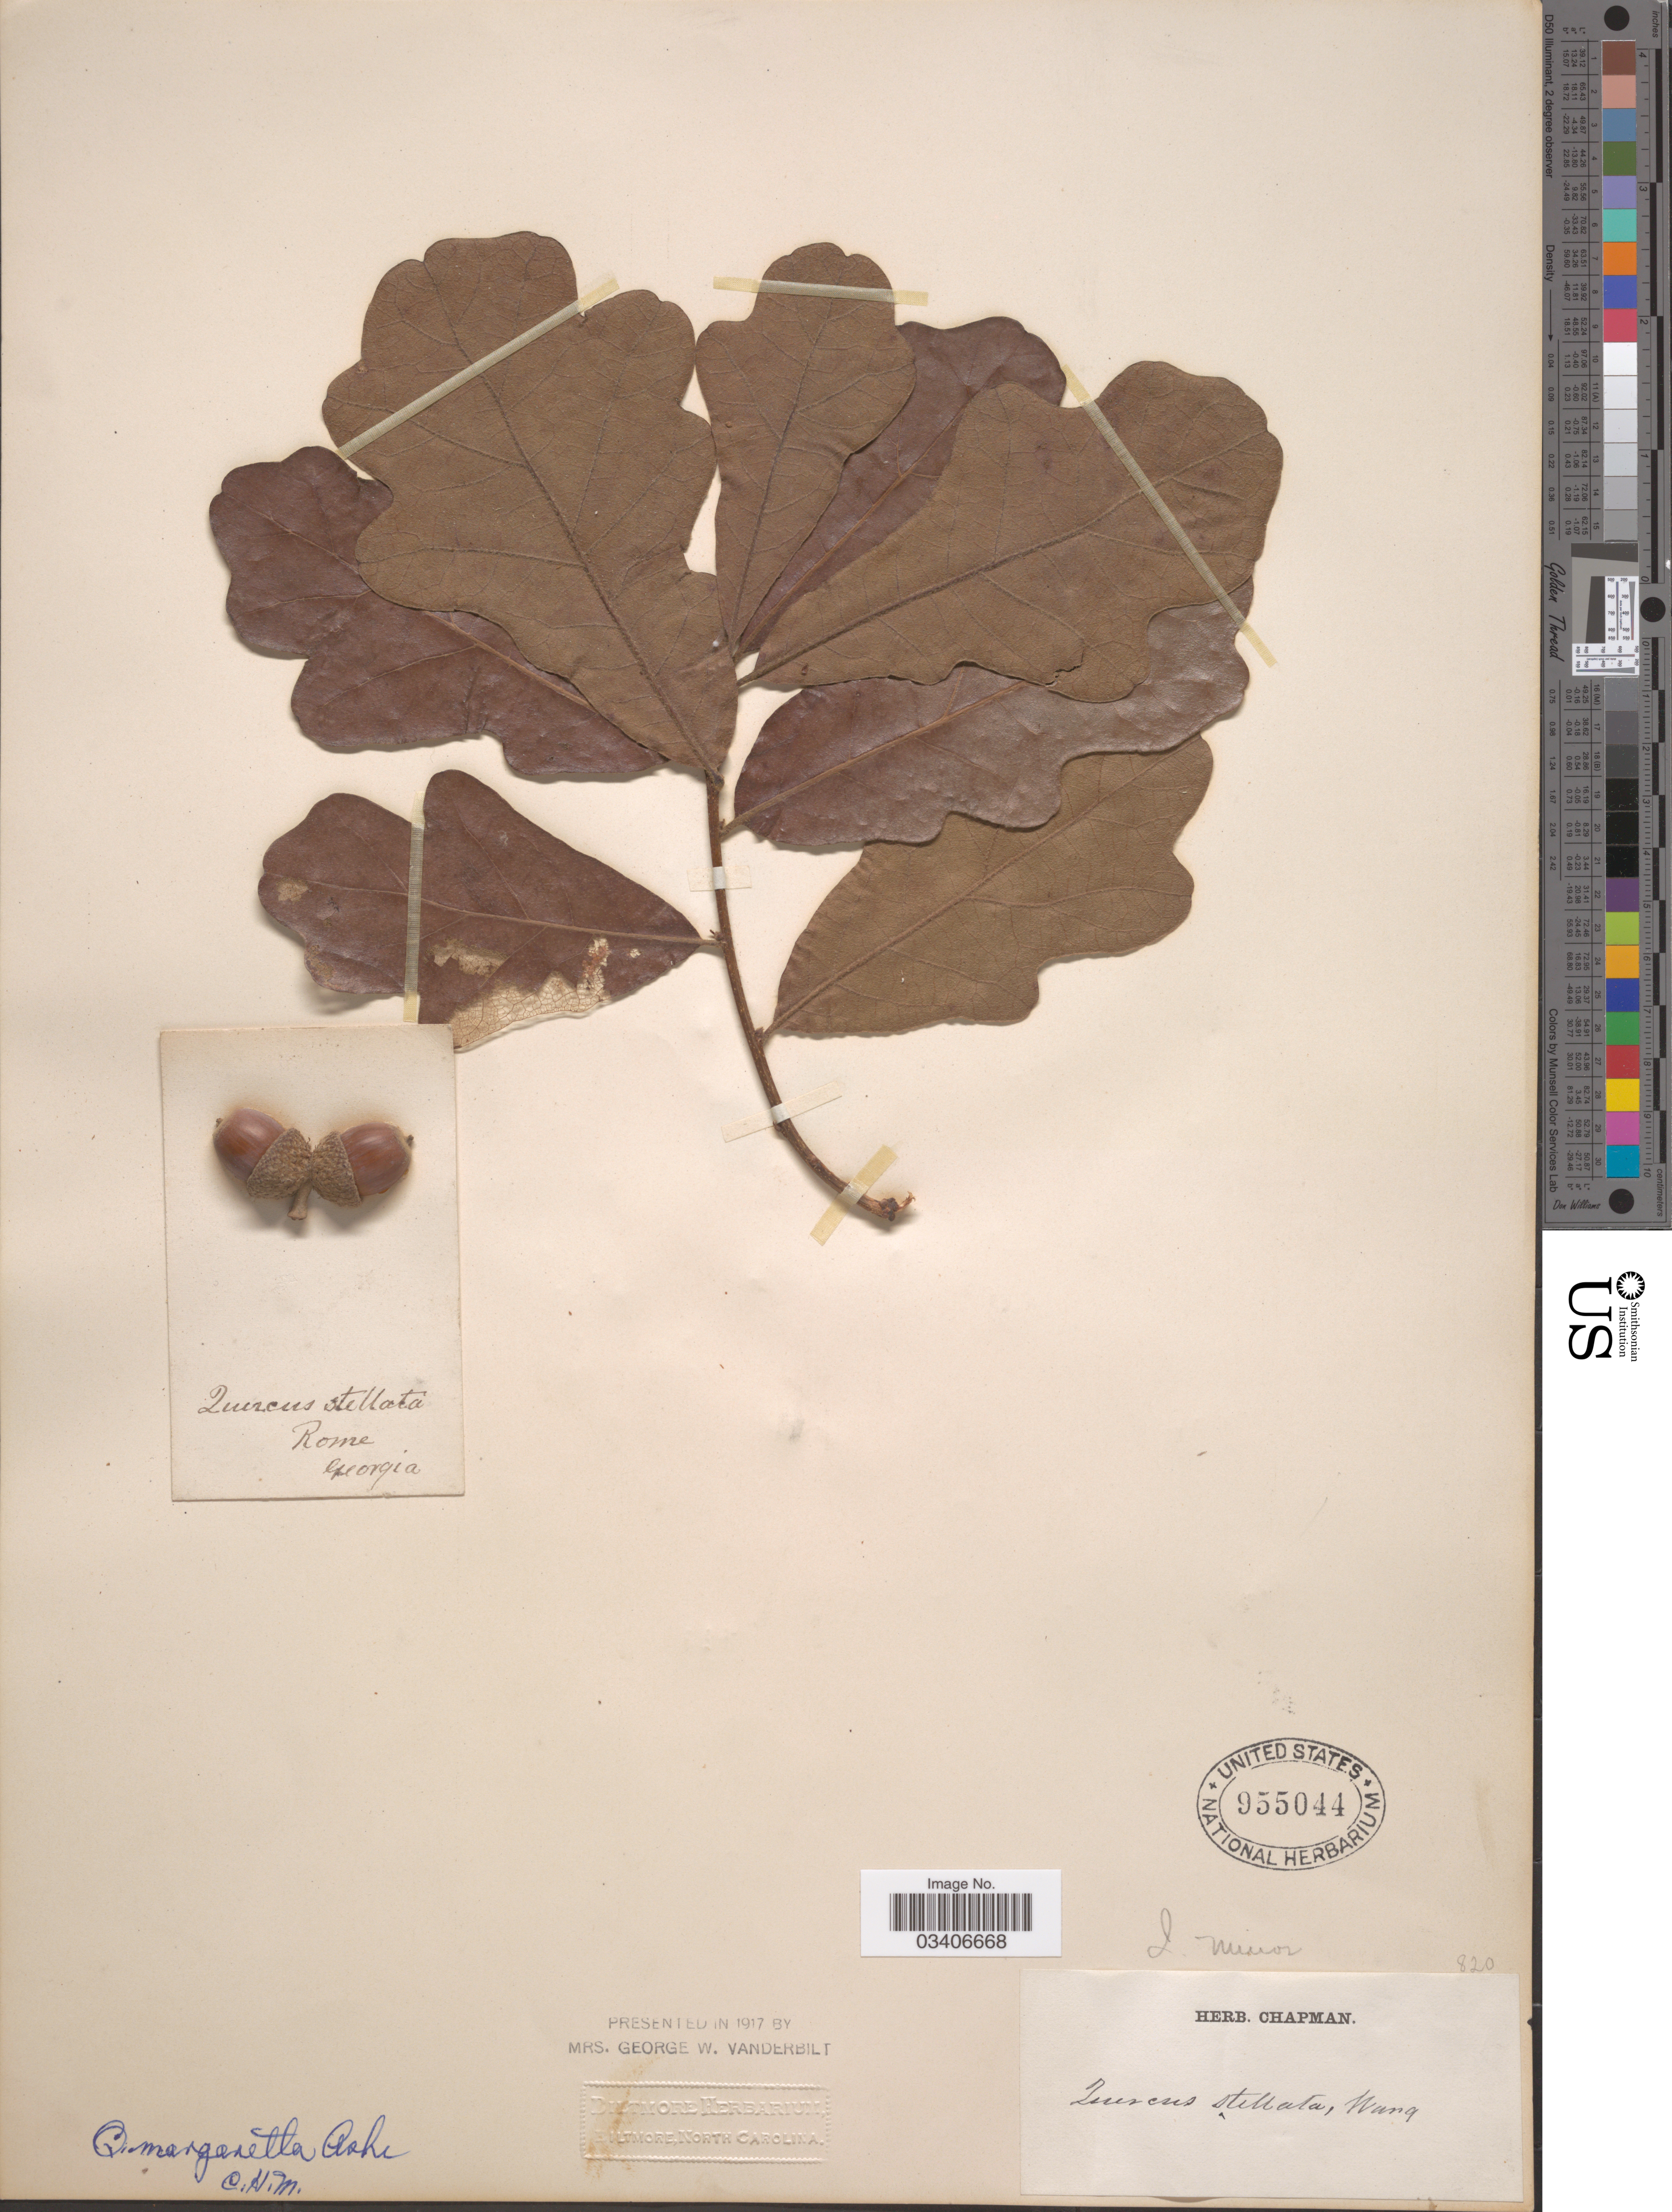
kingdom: Plantae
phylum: Tracheophyta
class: Magnoliopsida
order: Fagales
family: Fagaceae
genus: Quercus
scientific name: Quercus margarettae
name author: Ashe ex Small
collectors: ex herb. Chapman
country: United States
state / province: Georgia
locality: Rome.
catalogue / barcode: US 955044